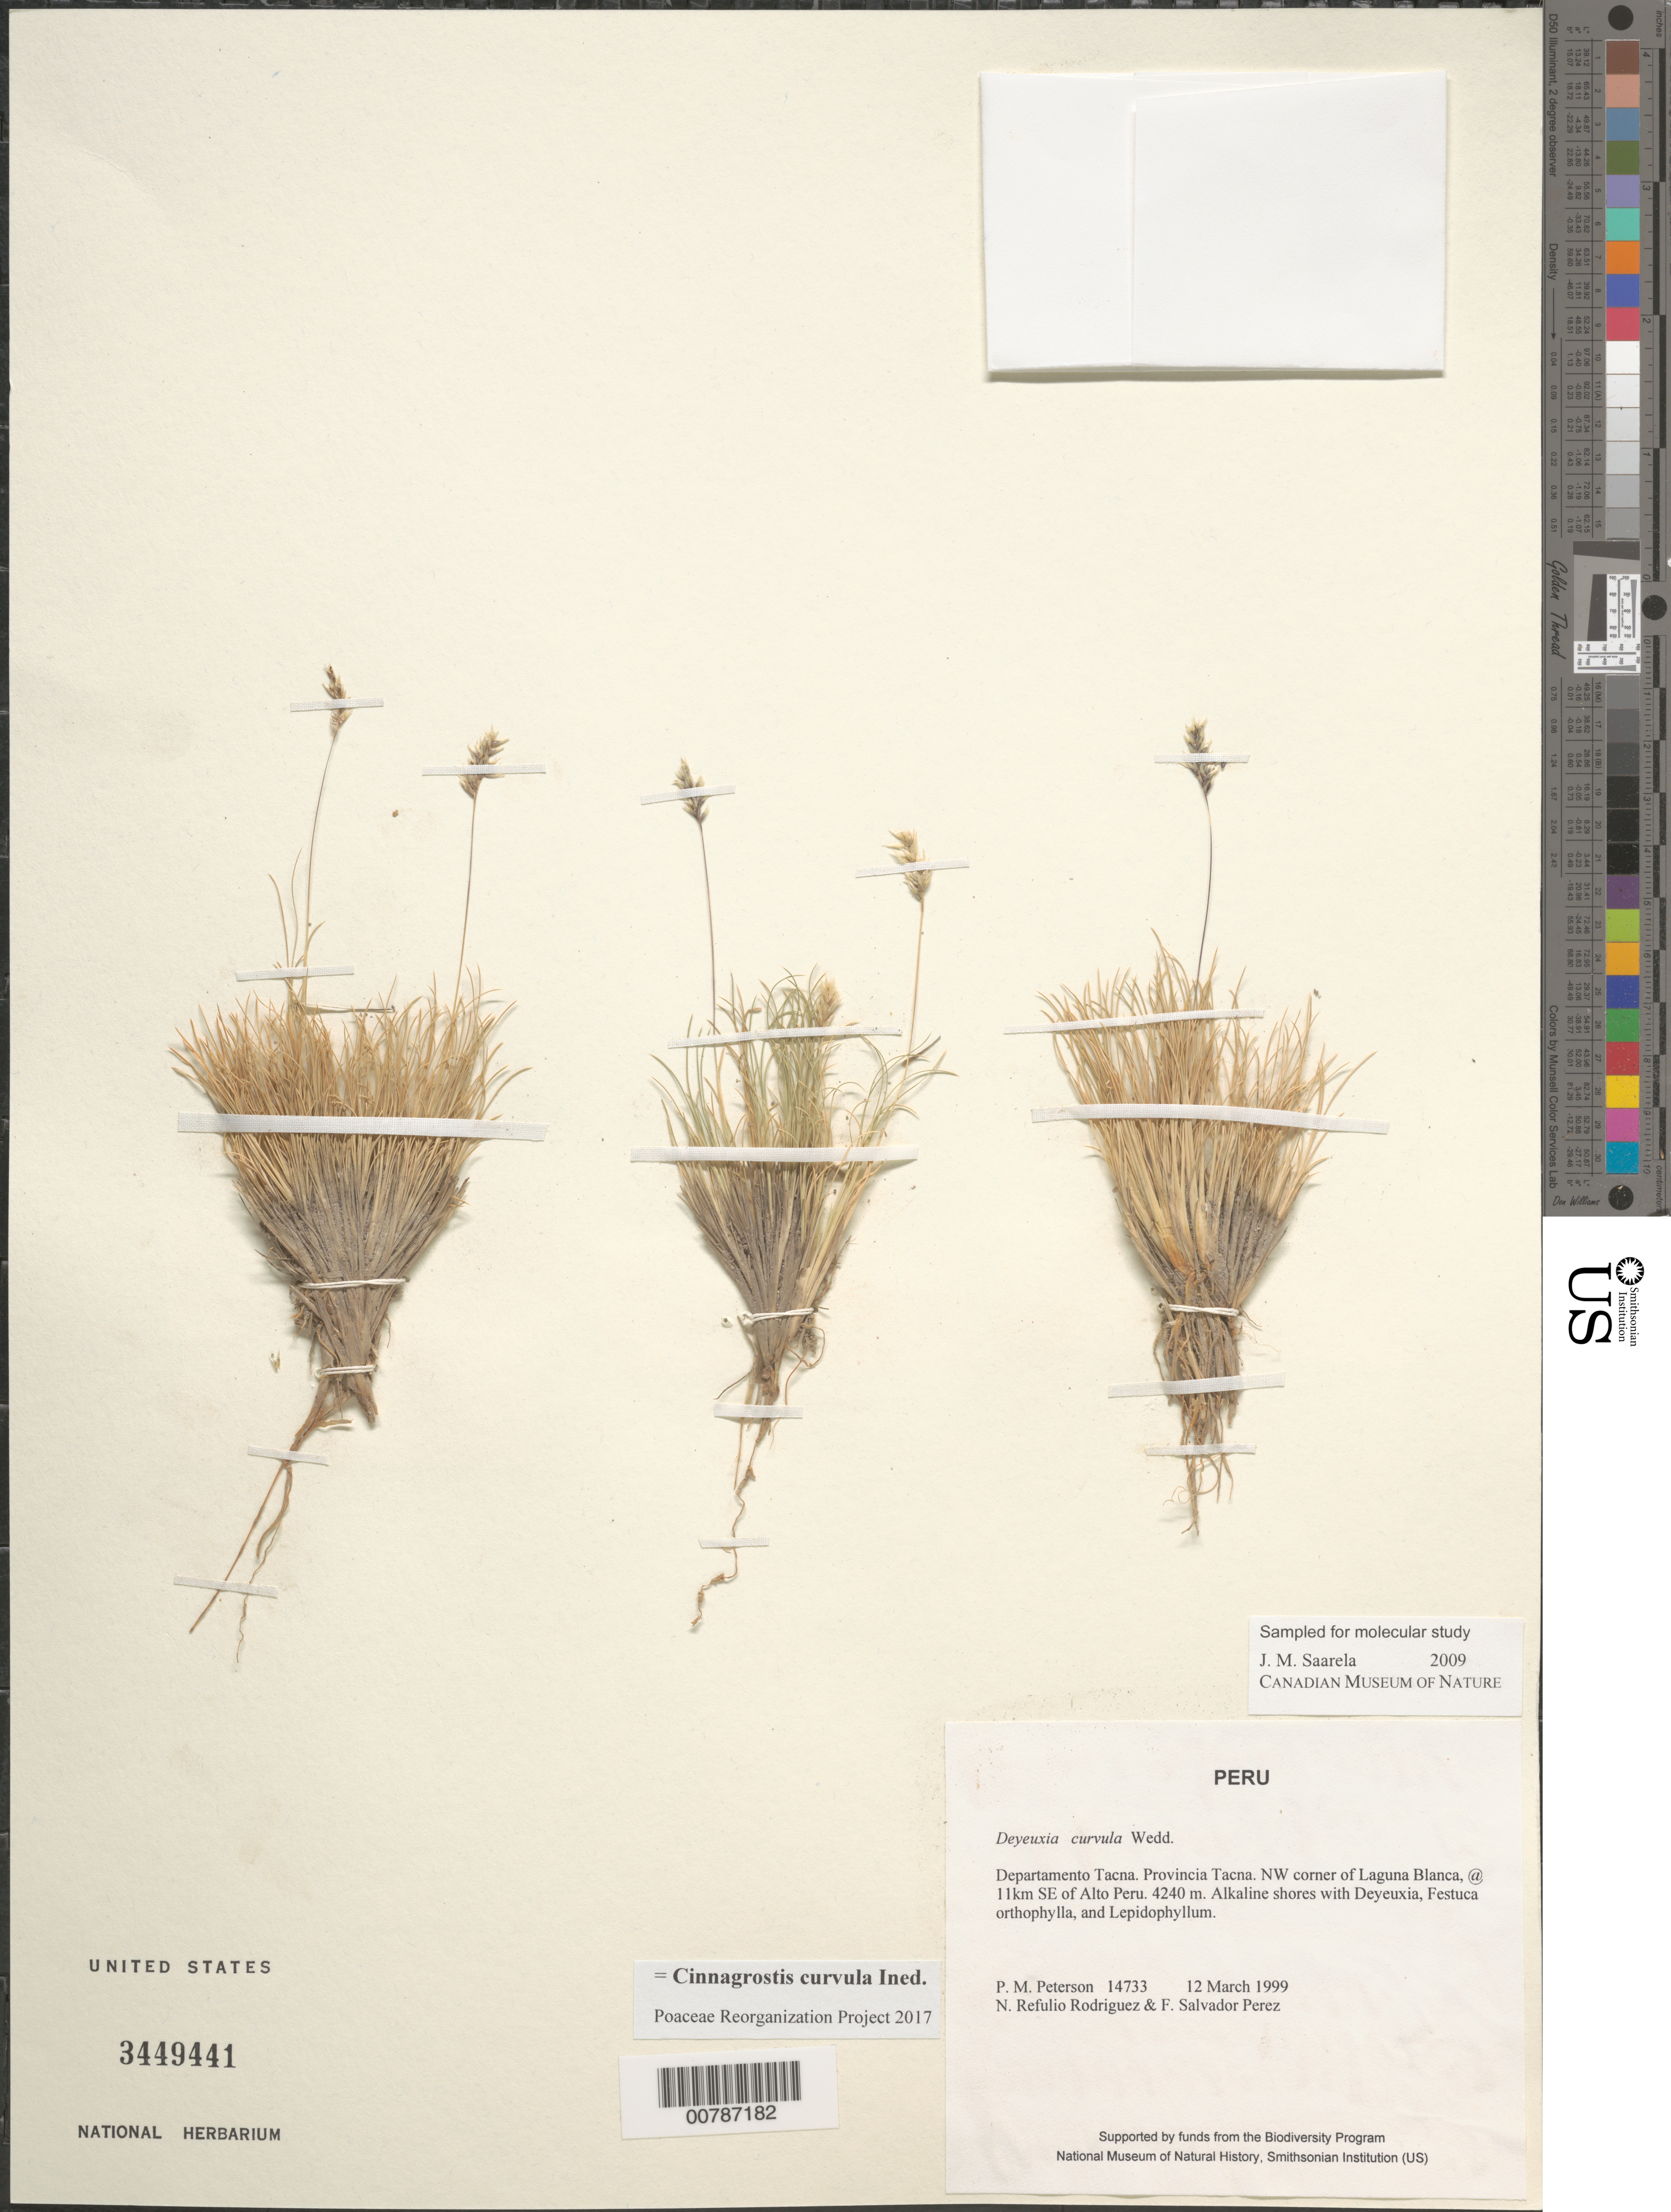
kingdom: Plantae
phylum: Tracheophyta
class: Liliopsida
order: Poales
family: Poaceae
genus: Cinnagrostis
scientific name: Cinnagrostis curvula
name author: (Wedd.) P.M. Peterson et al.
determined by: Poaceae Reorganization Project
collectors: P. M. Peterson, N. Refulio-Rodríguez & F. Salvador Perez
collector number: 14733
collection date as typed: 12 Mar 1999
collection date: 1999-03-12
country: Peru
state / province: Tacna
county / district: Tacna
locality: NW corner of Laguna Blanca, @ 11km SE of Alto Peru.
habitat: Alkaline shores with Deyeuxia, Festuca orthophylla and Lepidophyllum.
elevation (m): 4240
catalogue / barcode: US 3449441